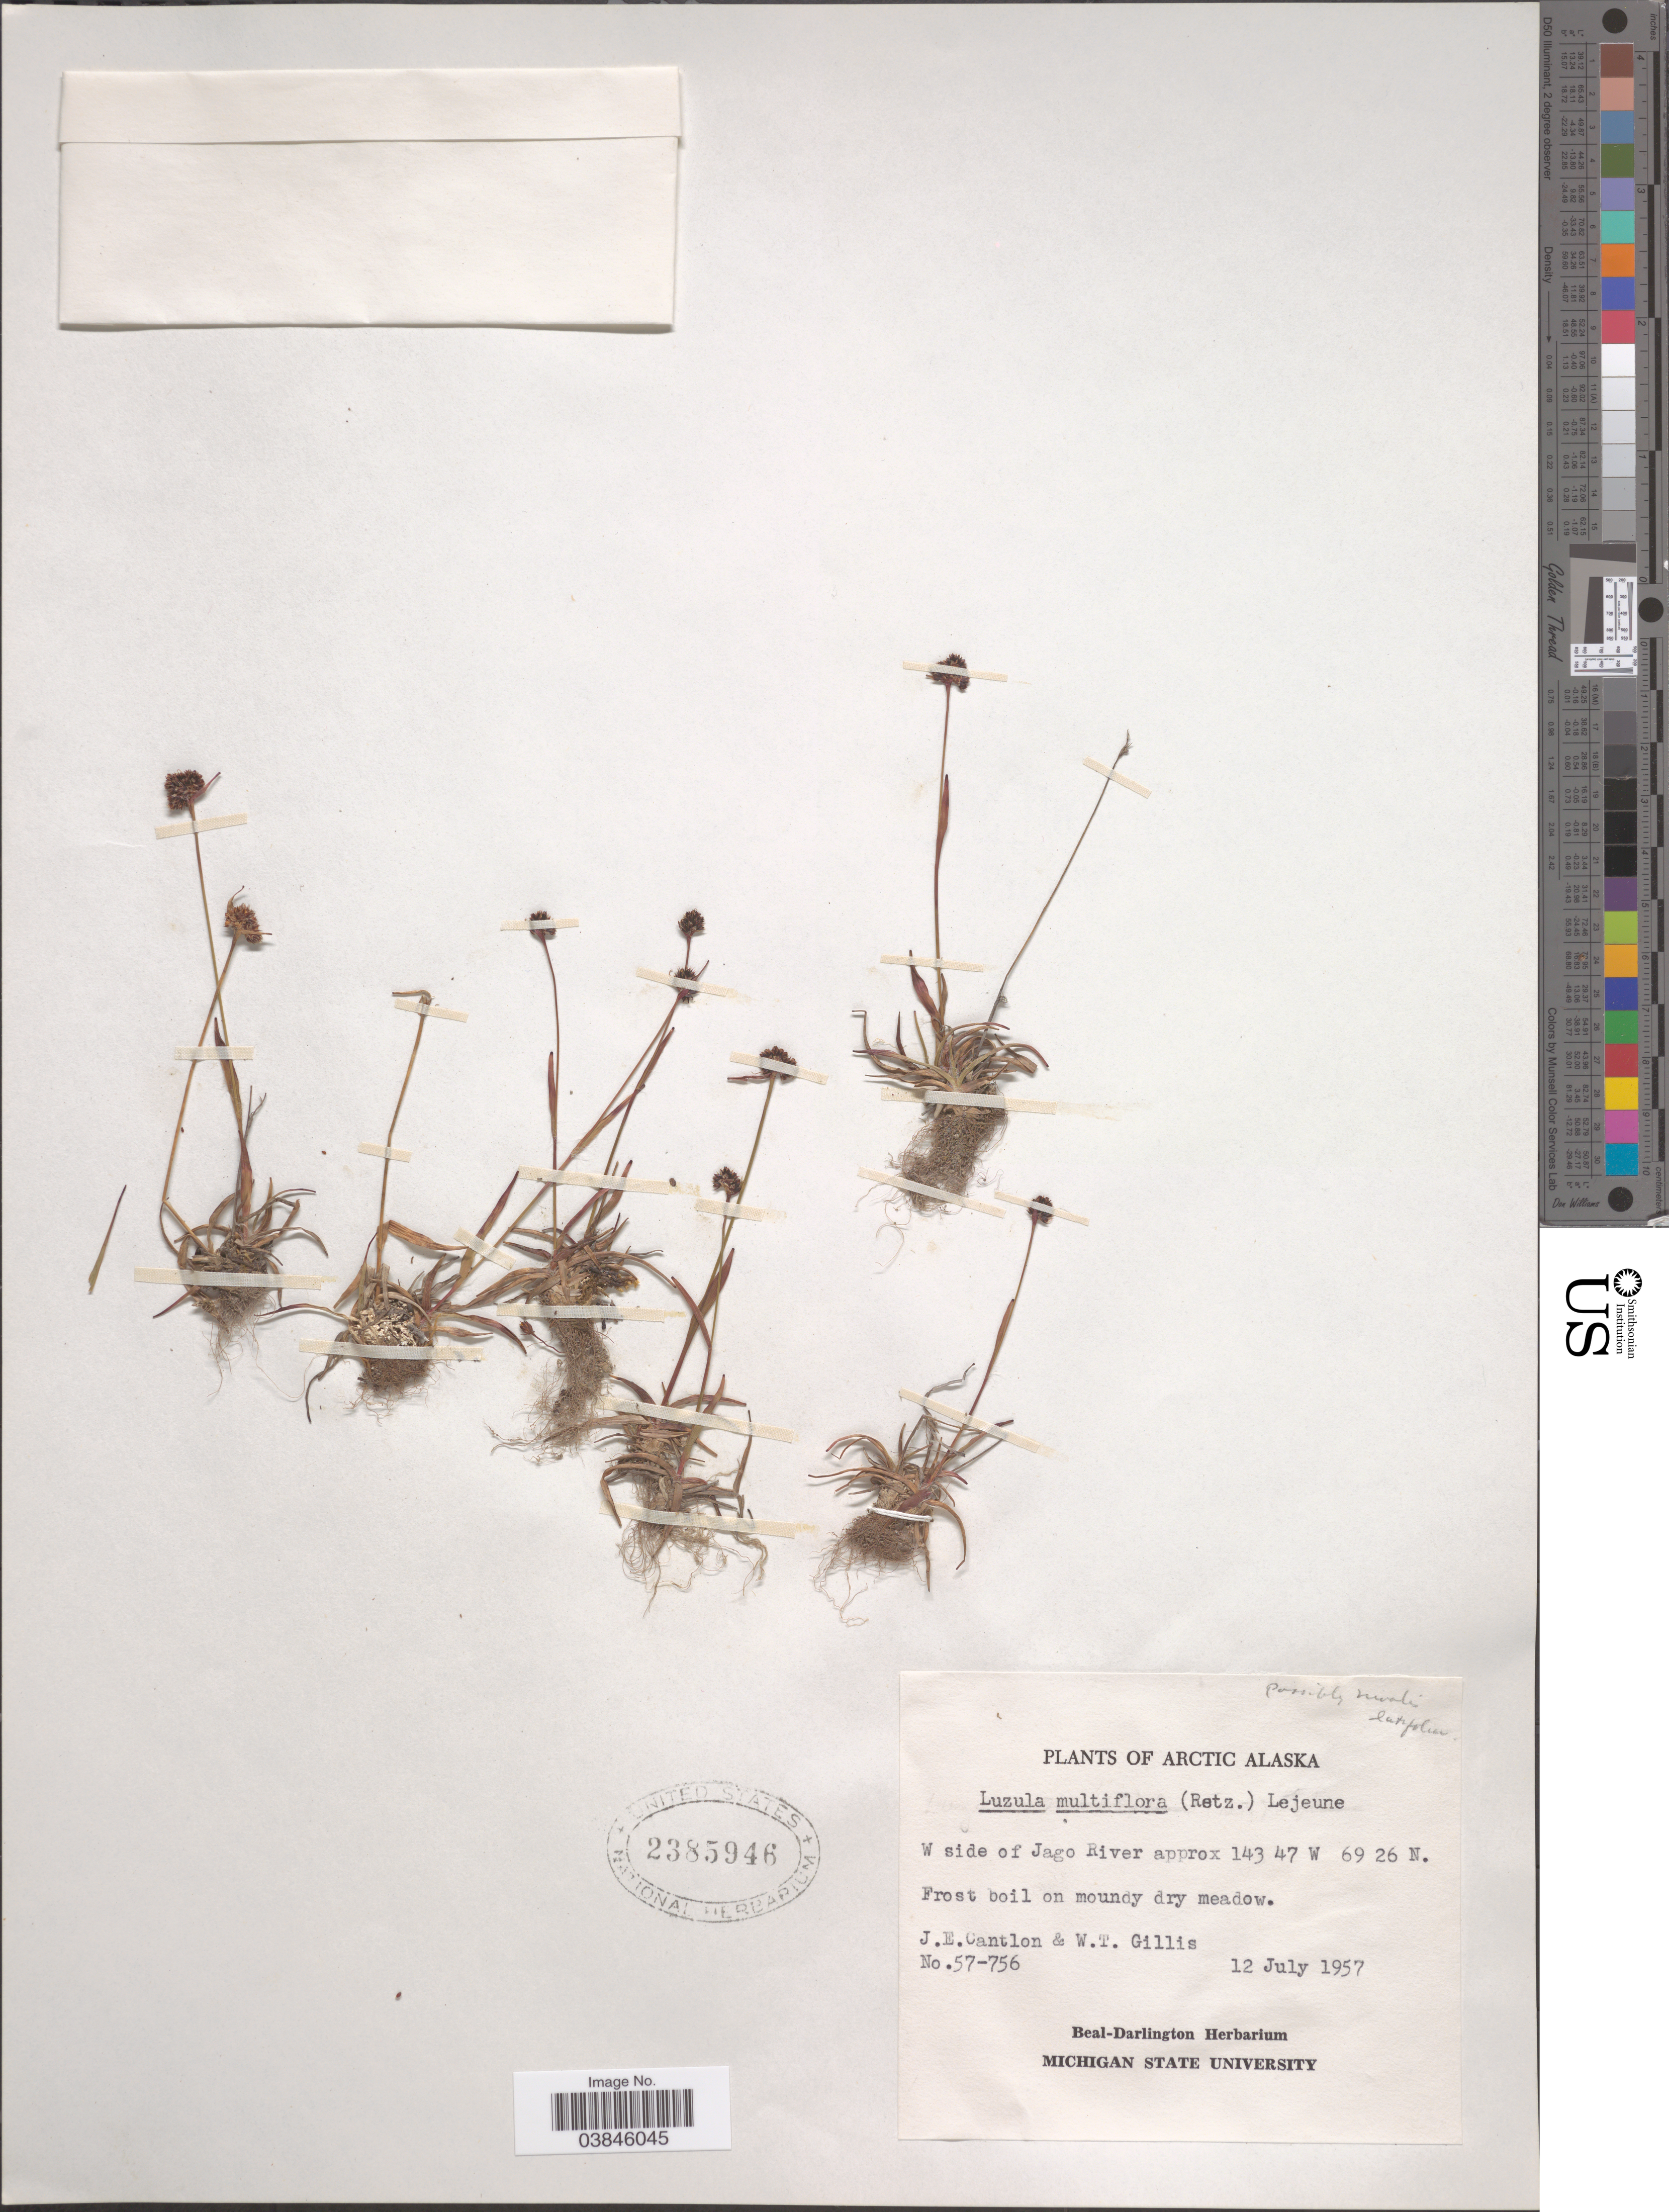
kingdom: Plantae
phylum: Tracheophyta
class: Liliopsida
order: Poales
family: Juncaceae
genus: Luzula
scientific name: Luzula multiflora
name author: (Ehrh.) Lej.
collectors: J. Cantlon & W. T. Gillis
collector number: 57-756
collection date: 1957-07-12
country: United States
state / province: Alaska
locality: Arctic Alaska. W side of Jago River.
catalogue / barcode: US 2385946